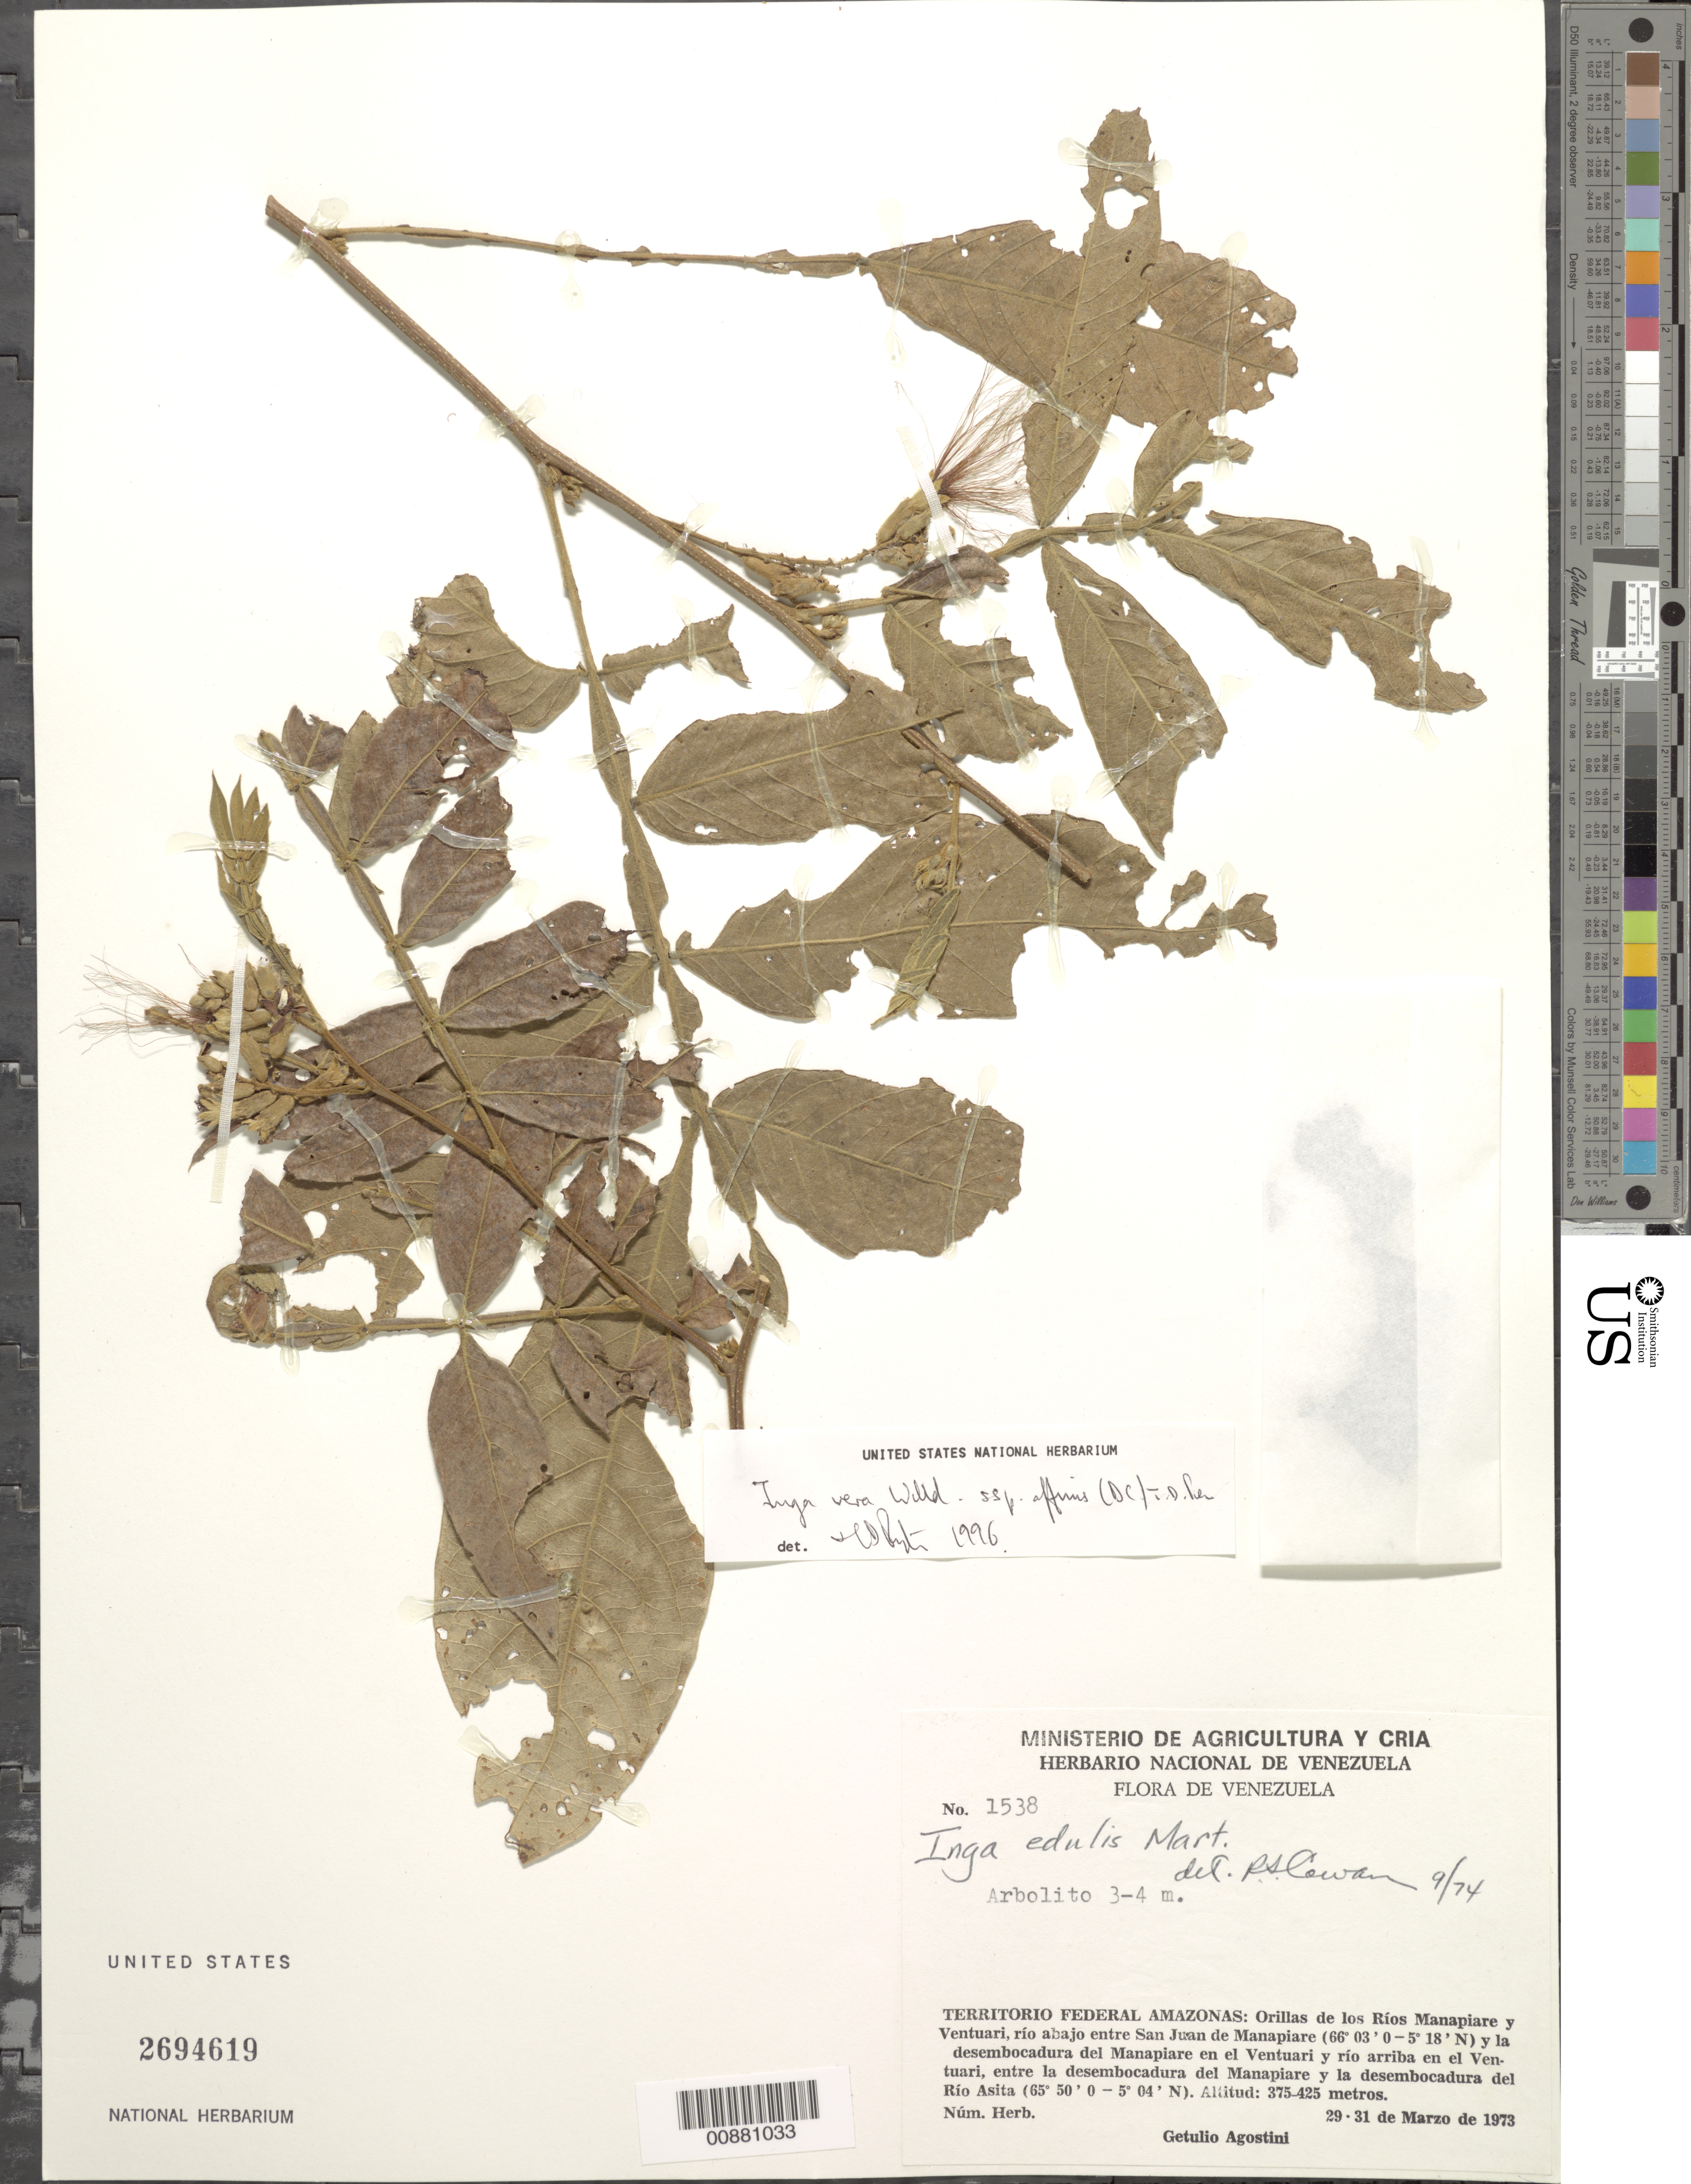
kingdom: Plantae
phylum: Tracheophyta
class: Magnoliopsida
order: Fabales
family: Fabaceae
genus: Inga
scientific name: Inga vera subsp. affinis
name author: (DC.) T.D. Penn.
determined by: Pennington, T. D., (K)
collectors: G. Agostini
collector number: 1538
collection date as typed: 29-Mar-73 to 31-Mar-73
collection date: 1973-03-29/1973-03-31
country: Venezuela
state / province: Amazonas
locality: Ríos Manapiare y Ventuari, río abajo entre San Juan de Manapiare y la desembocadura del Manapiare y la desembocadura del Río Asita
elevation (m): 375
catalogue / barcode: US 2694619